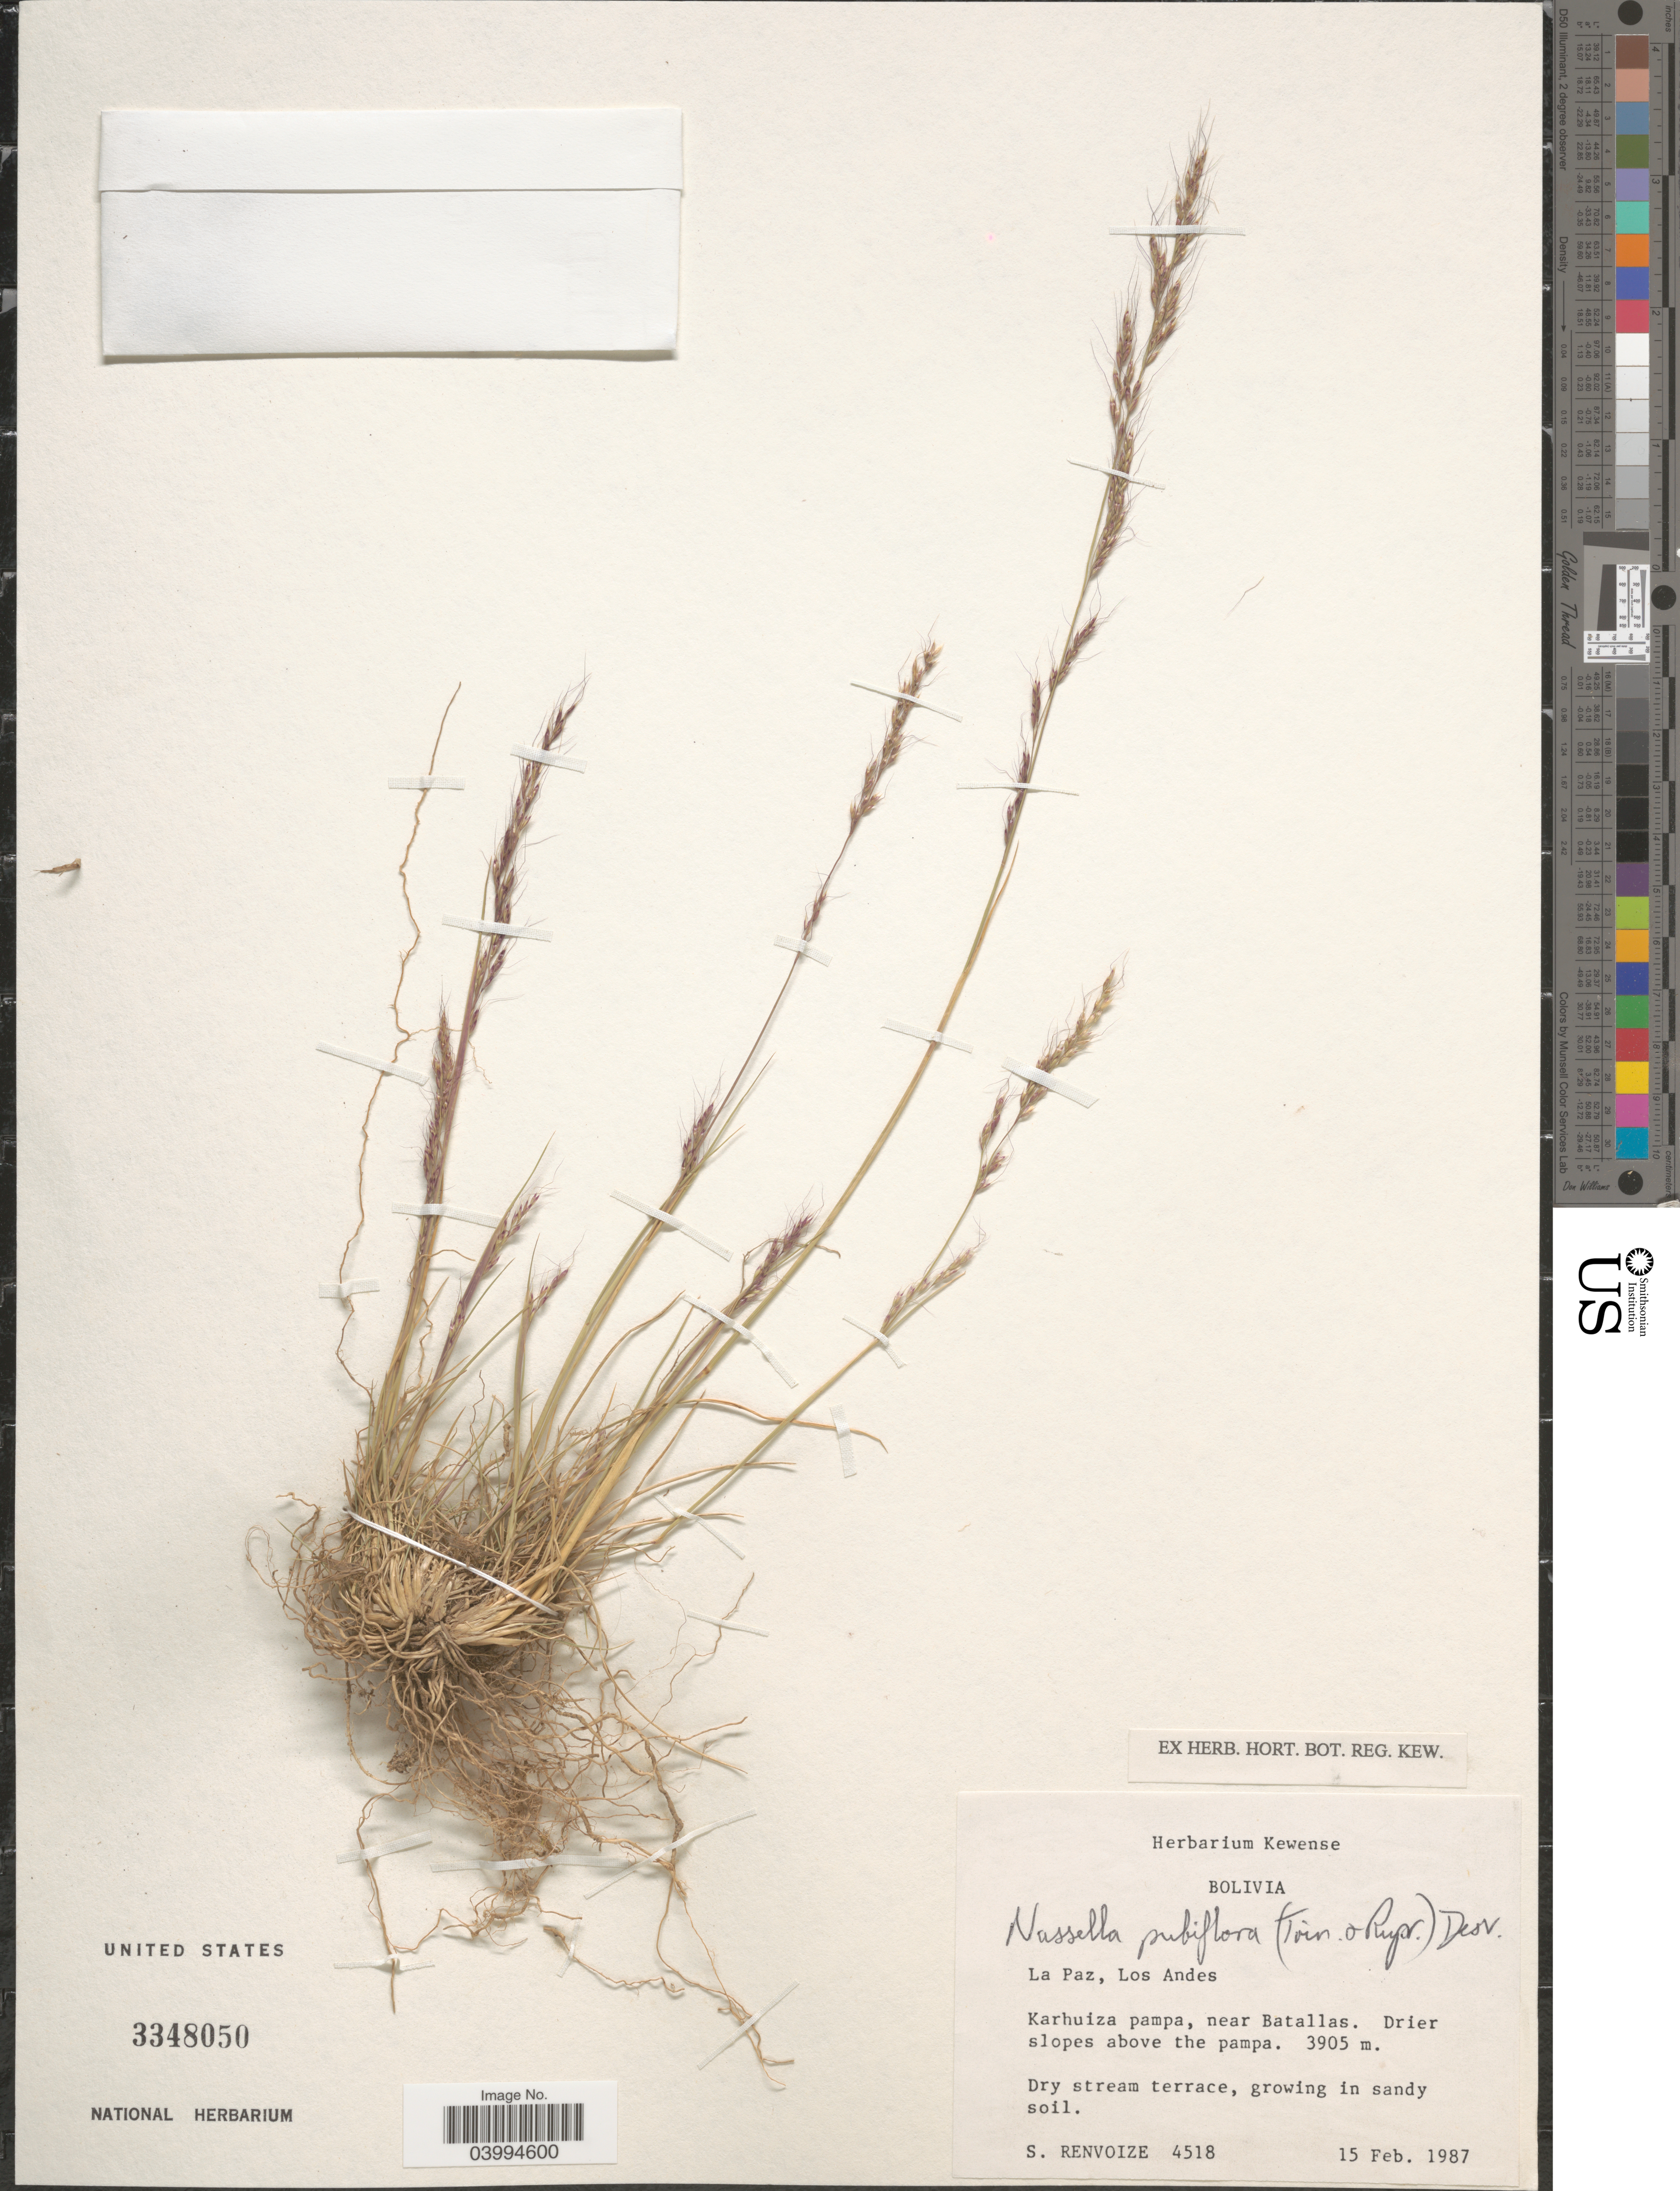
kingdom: Plantae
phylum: Tracheophyta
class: Liliopsida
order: Poales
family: Poaceae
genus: Nassella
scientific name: Nassella pubiflora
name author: (Trin. & Rupr.) É. Desv.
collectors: S. A. Renvoize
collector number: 4518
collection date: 1987-02-15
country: Bolivia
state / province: La Paz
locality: Los Andes. Karhuiza pampa, near Batallas. Drier slopes above the pampa.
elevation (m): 3905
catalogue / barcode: US 3348050